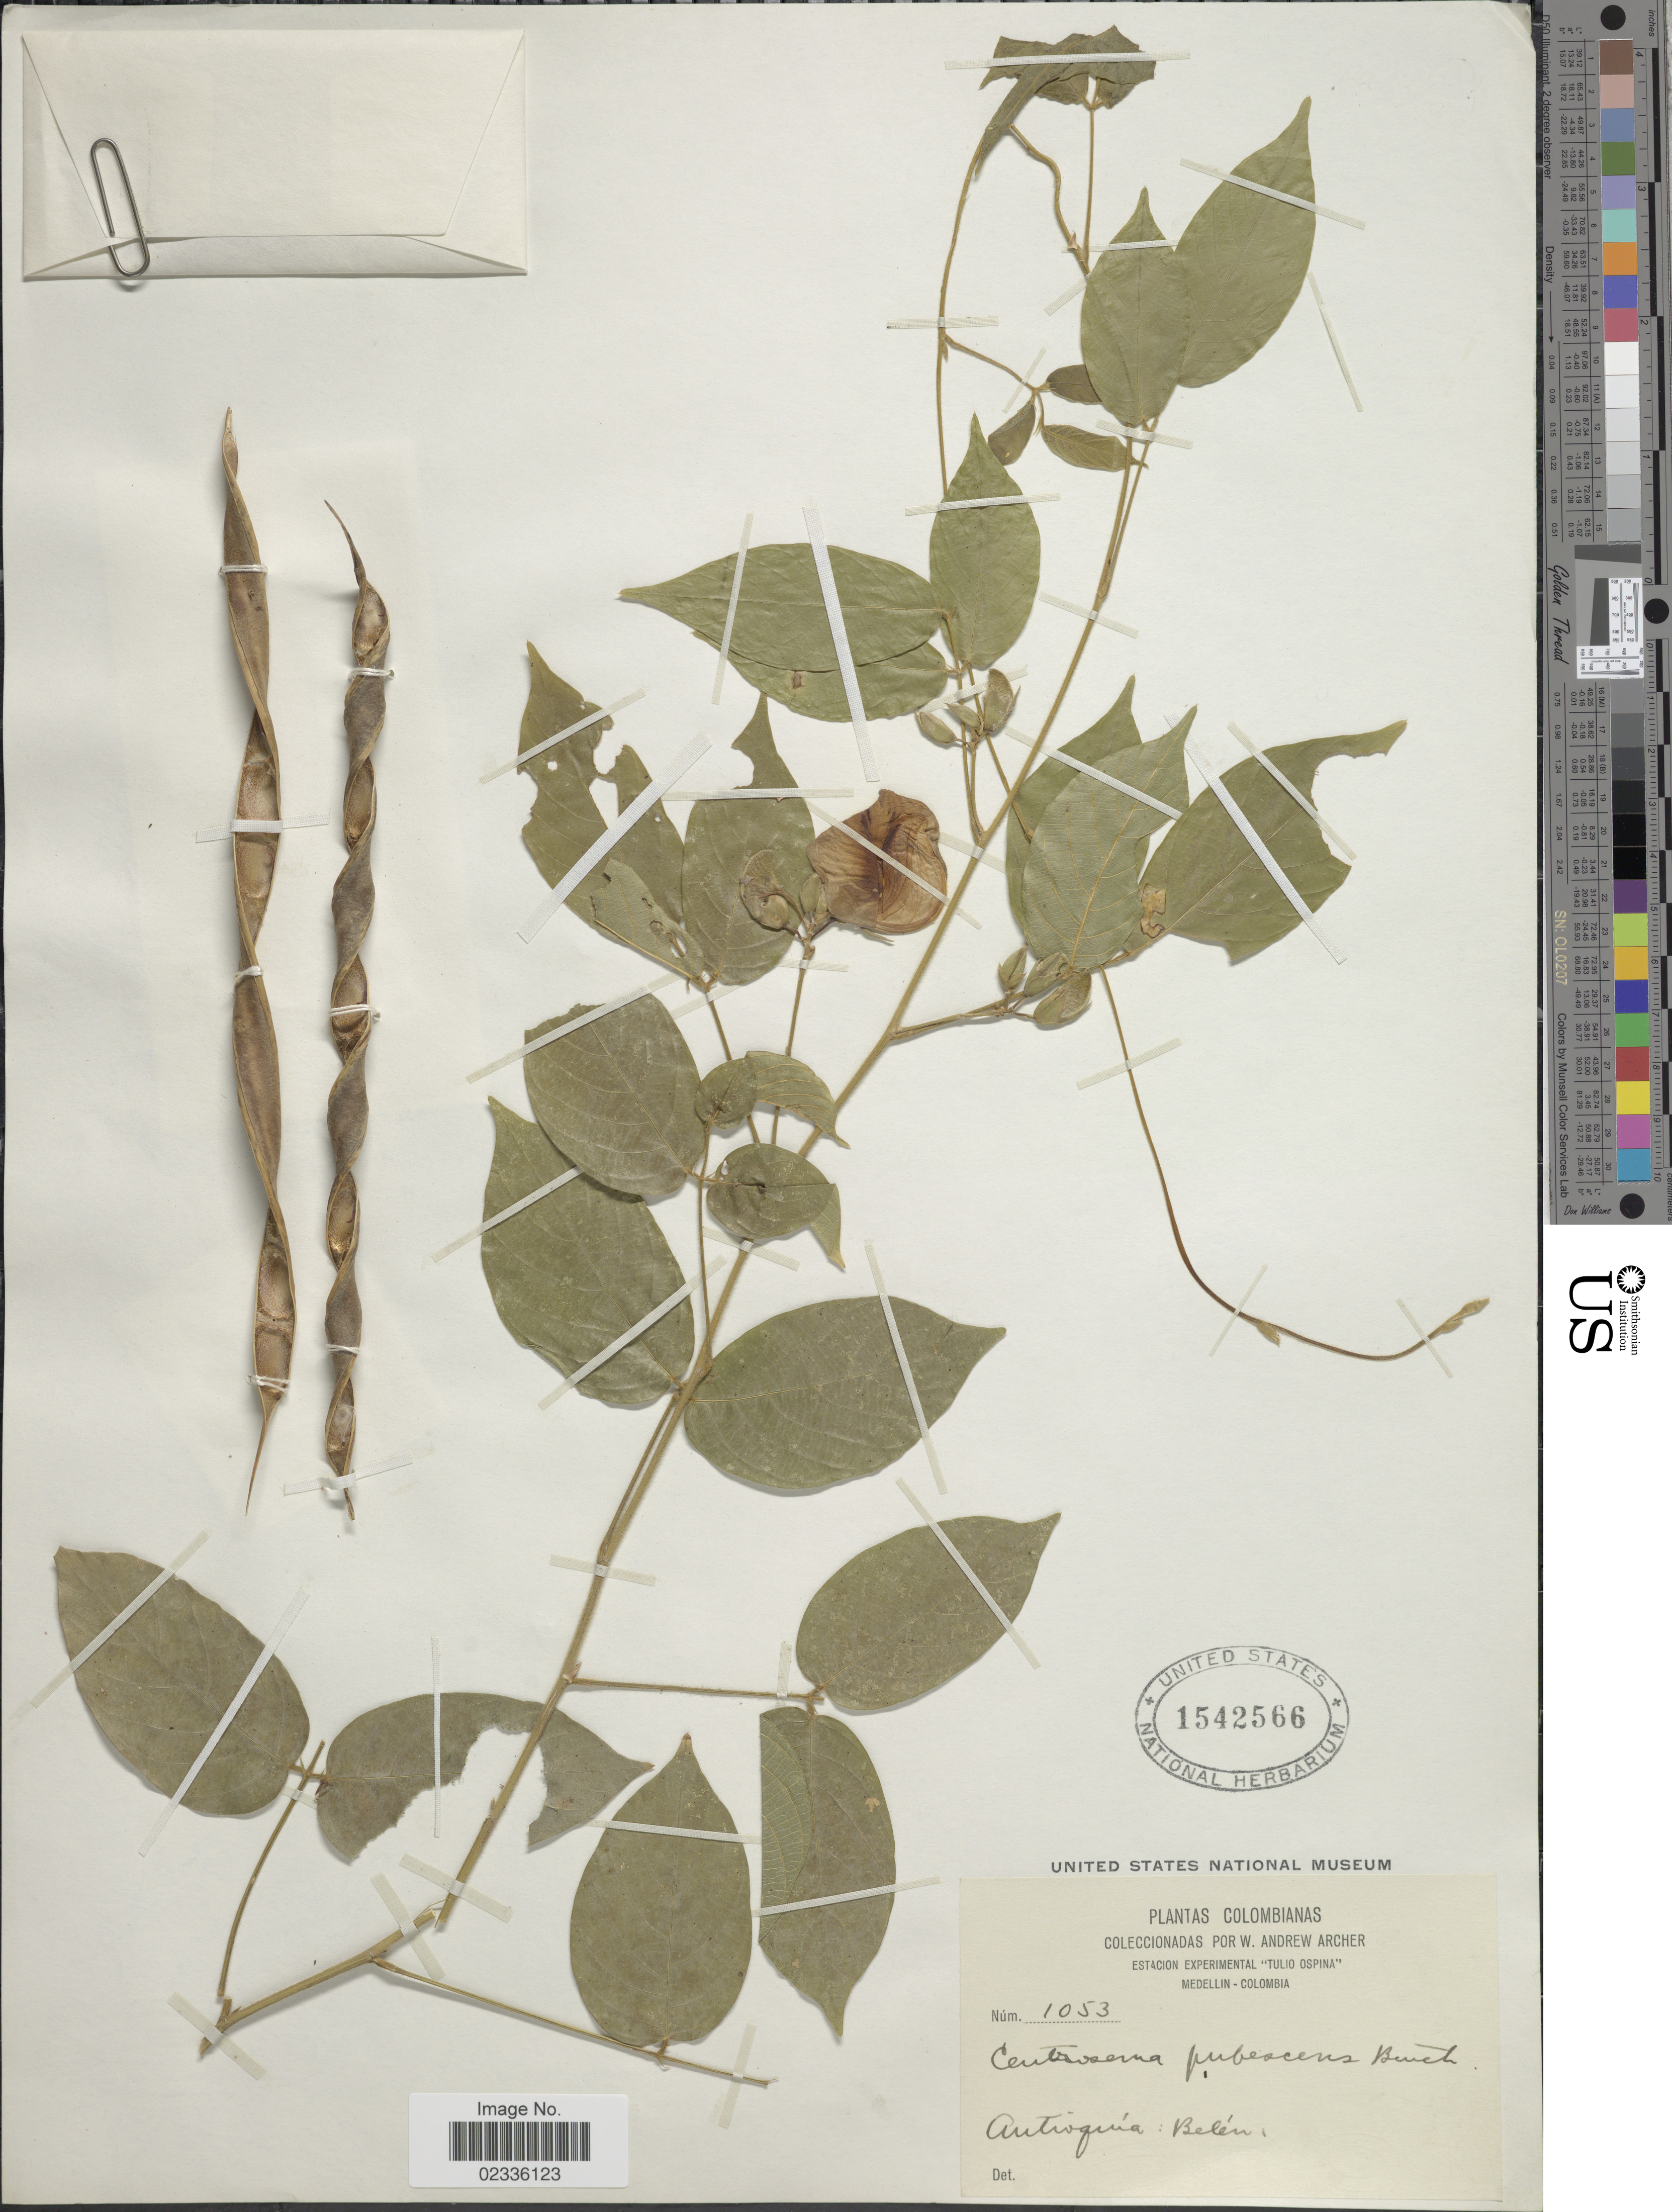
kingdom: Plantae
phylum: Tracheophyta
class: Magnoliopsida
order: Fabales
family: Fabaceae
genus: Centrosema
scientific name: Centrosema pubescens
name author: Benth.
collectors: W. A. Archer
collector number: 1053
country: Colombia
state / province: Antioquia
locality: Antioquia: Belen. Medelin - Colombia.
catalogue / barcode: US 1542566